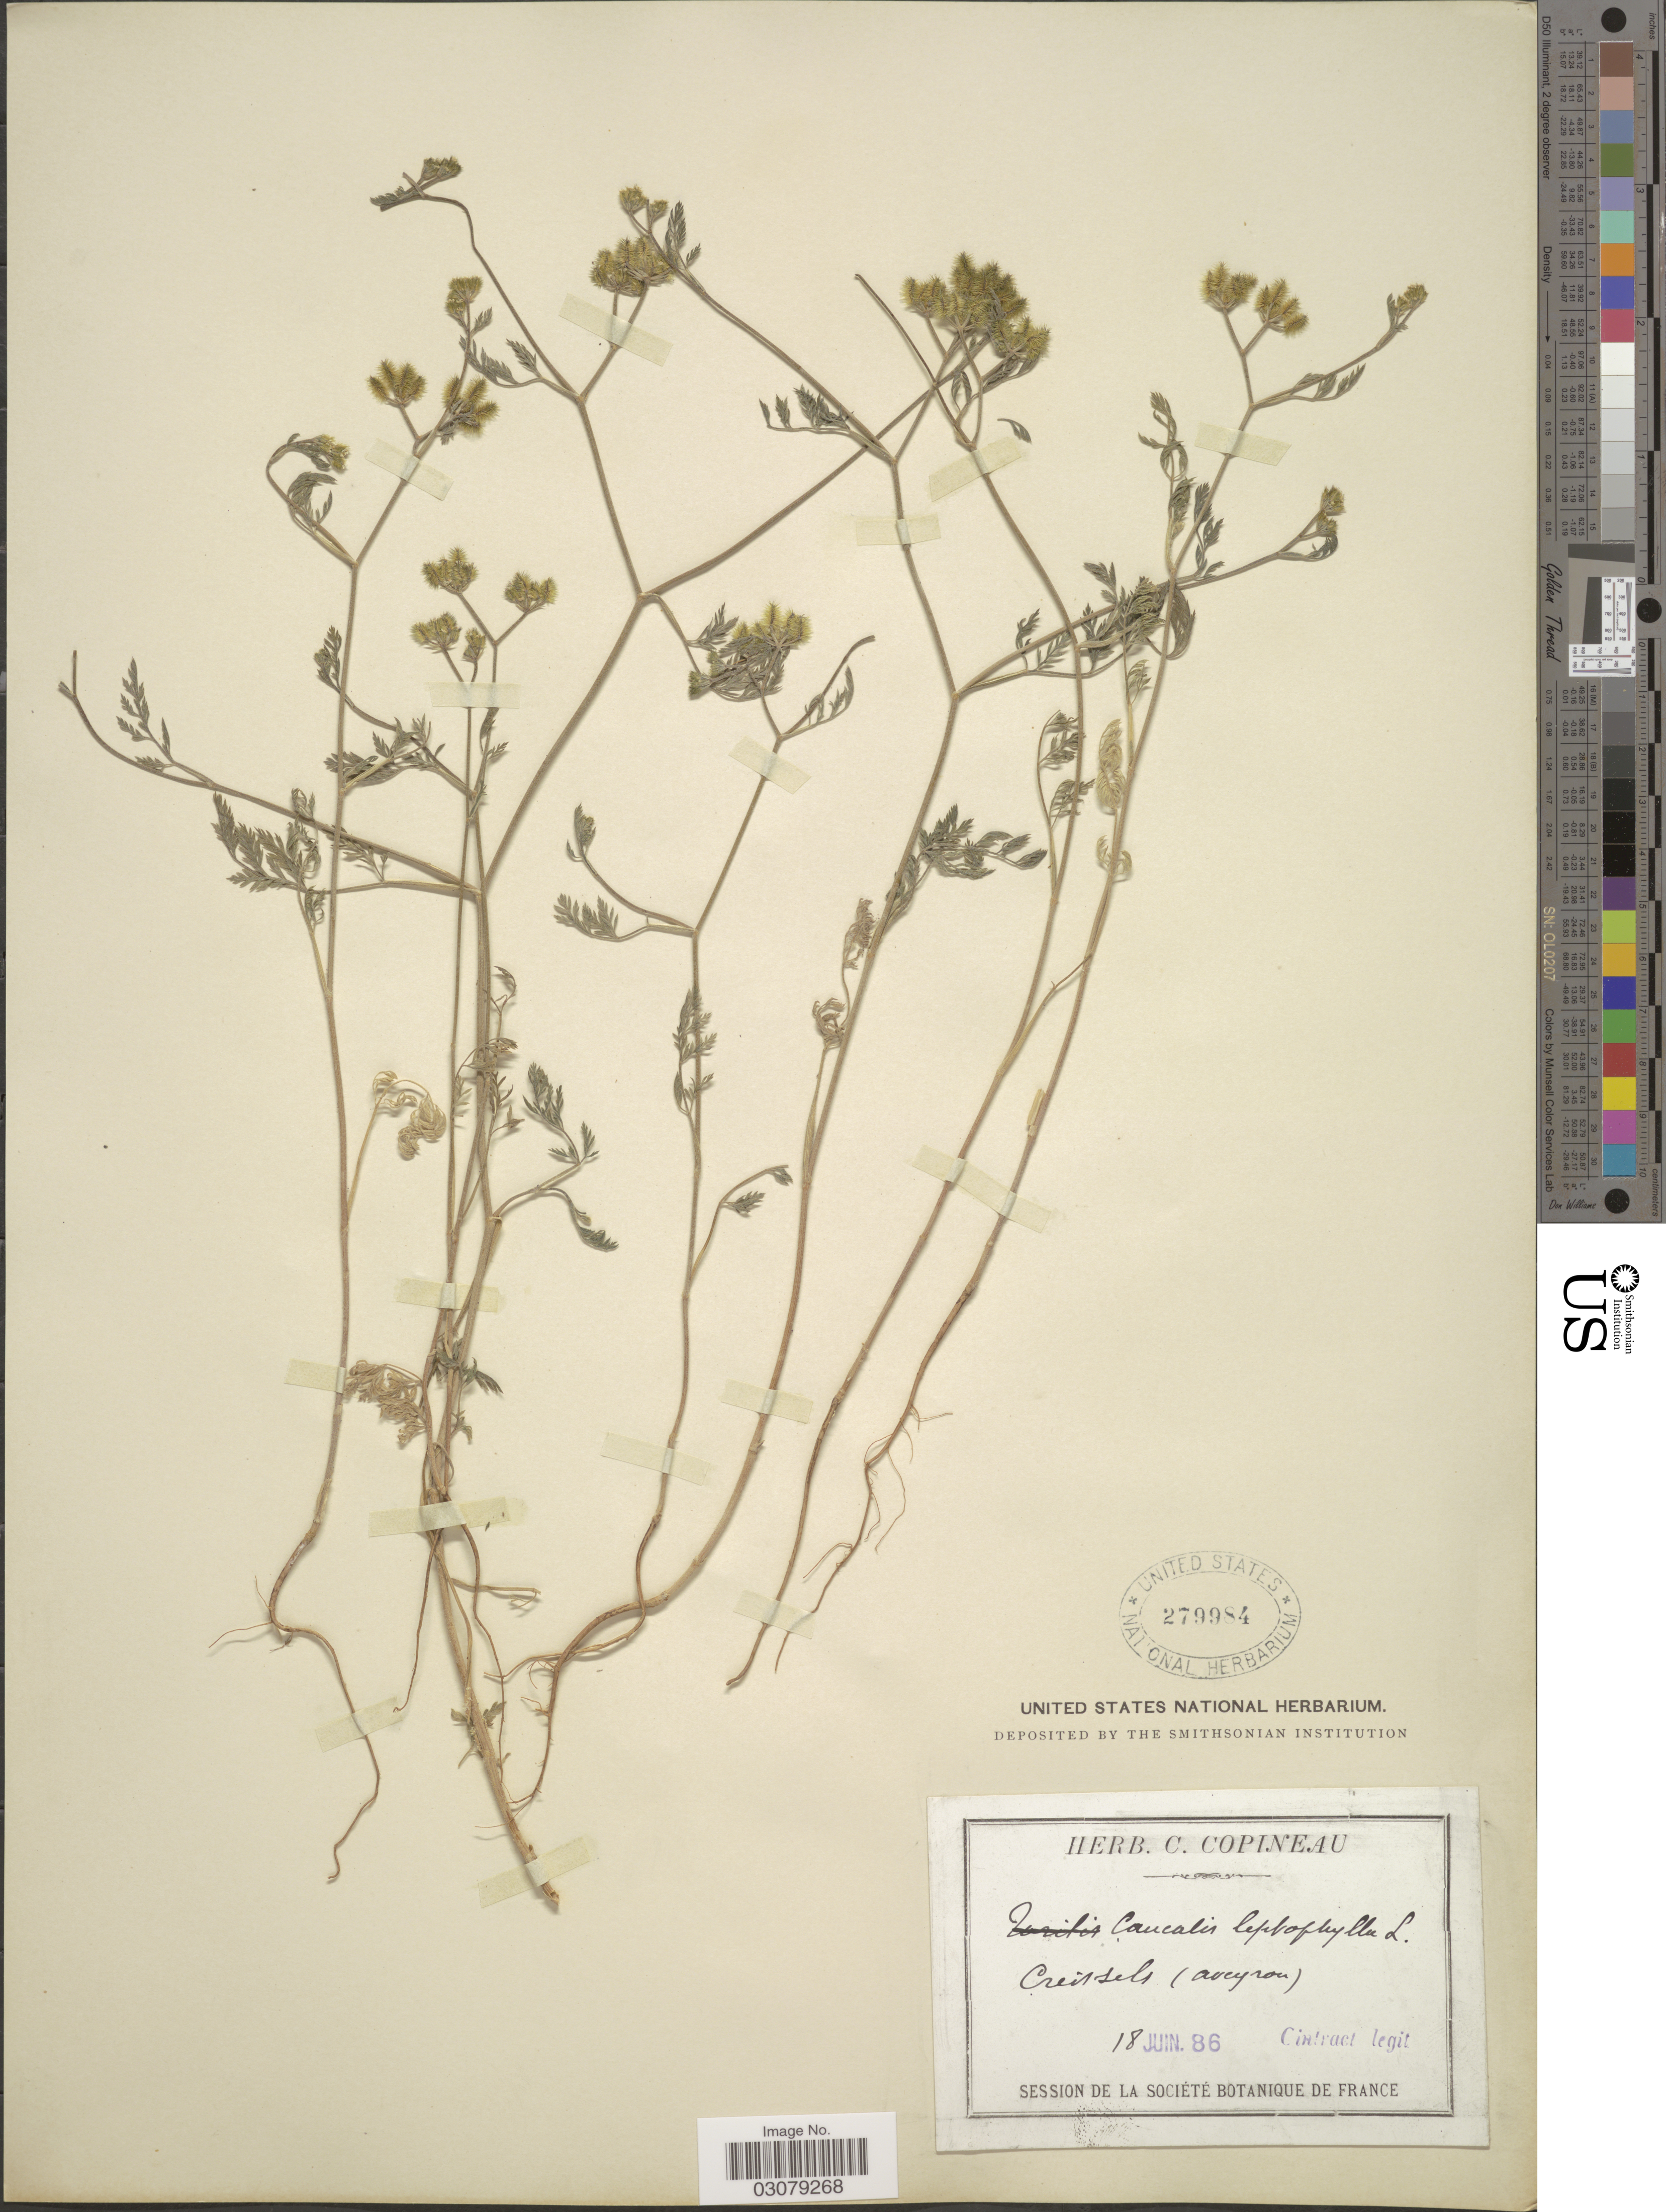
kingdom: Plantae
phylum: Tracheophyta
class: Magnoliopsida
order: Apiales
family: Apiaceae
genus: Torilis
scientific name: Torilis leptophylla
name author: (L.) Rchb. f.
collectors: Cintract, --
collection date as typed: Transcribed d/m/y: 18/6/86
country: France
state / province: Occitanie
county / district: Aveyron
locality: Creissels (Aveyron).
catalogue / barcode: US 279984